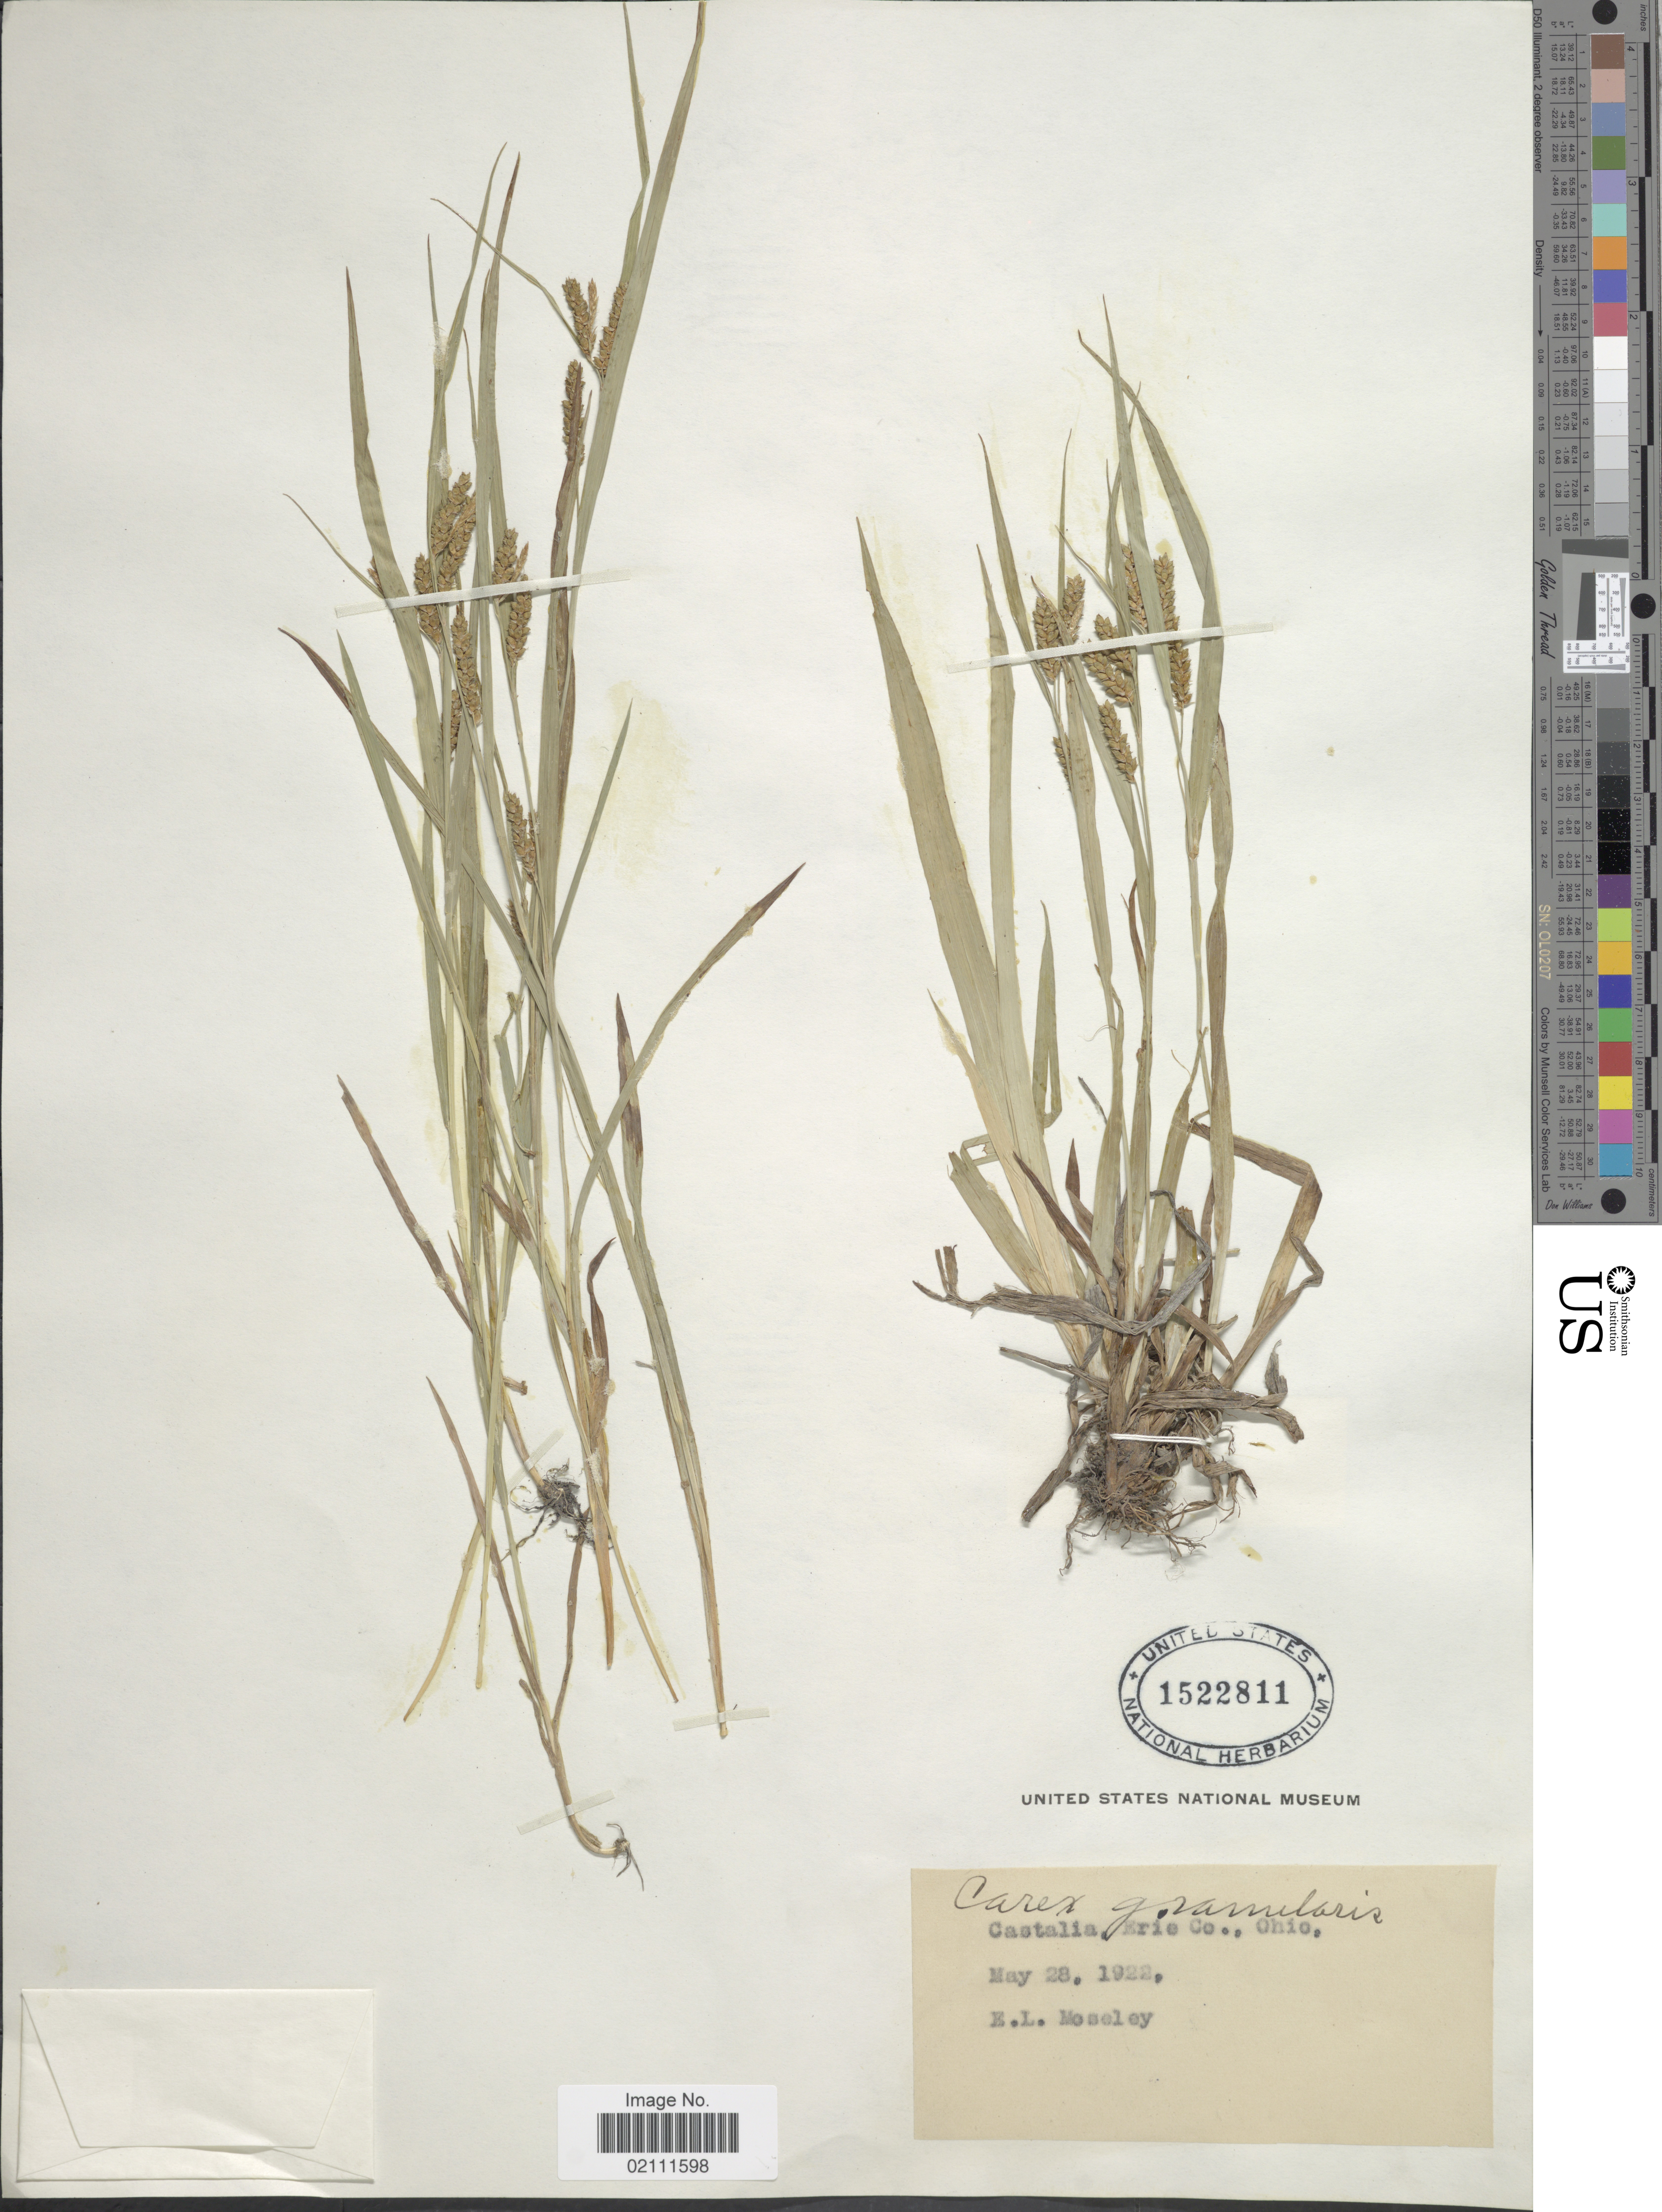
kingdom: Plantae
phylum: Tracheophyta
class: Liliopsida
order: Poales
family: Cyperaceae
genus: Carex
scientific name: Carex granularis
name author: Muhl. ex Willd.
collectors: E. Moseley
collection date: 1922-05-28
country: United States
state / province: Ohio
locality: Castalia, Erie Co.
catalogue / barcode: US 1522811